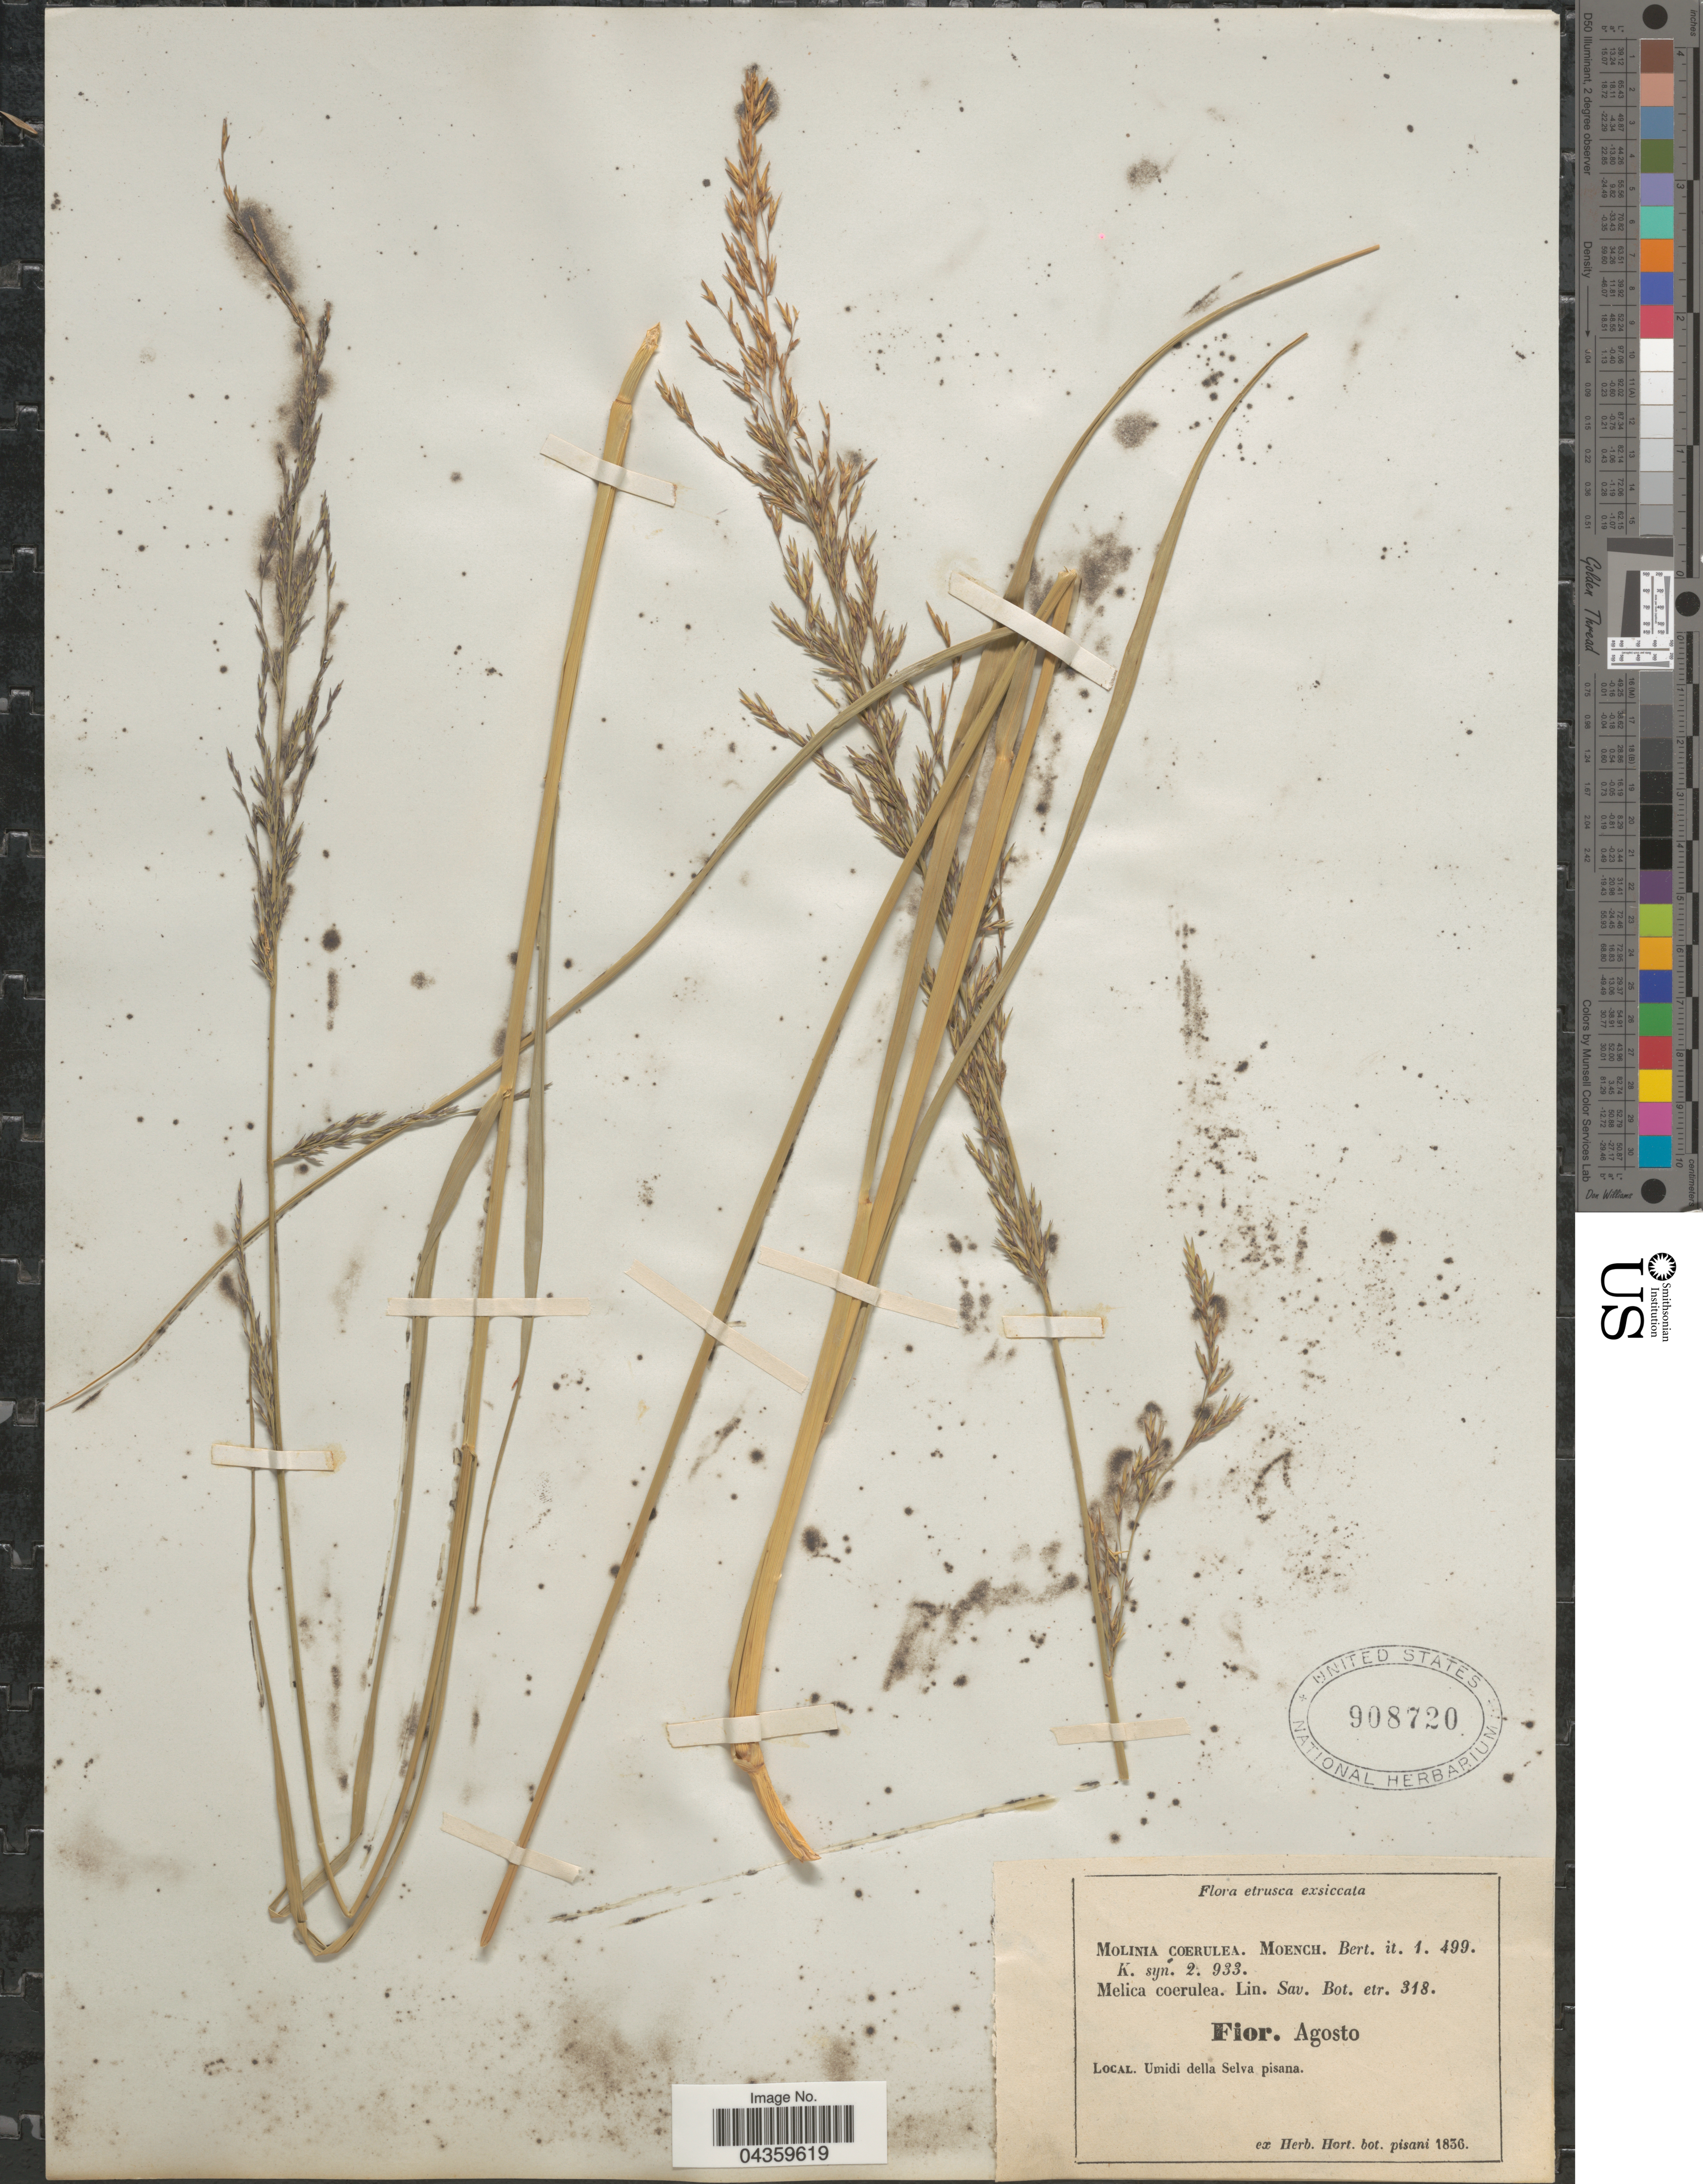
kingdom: Plantae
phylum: Tracheophyta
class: Liliopsida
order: Poales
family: Poaceae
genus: Molinia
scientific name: Molinia caerulea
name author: (L.) Moench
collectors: ex herb. Hort. Bot. Pisani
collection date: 1836-08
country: Italy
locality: Etrusca. Umidi della Selva pisana.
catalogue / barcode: US 908720